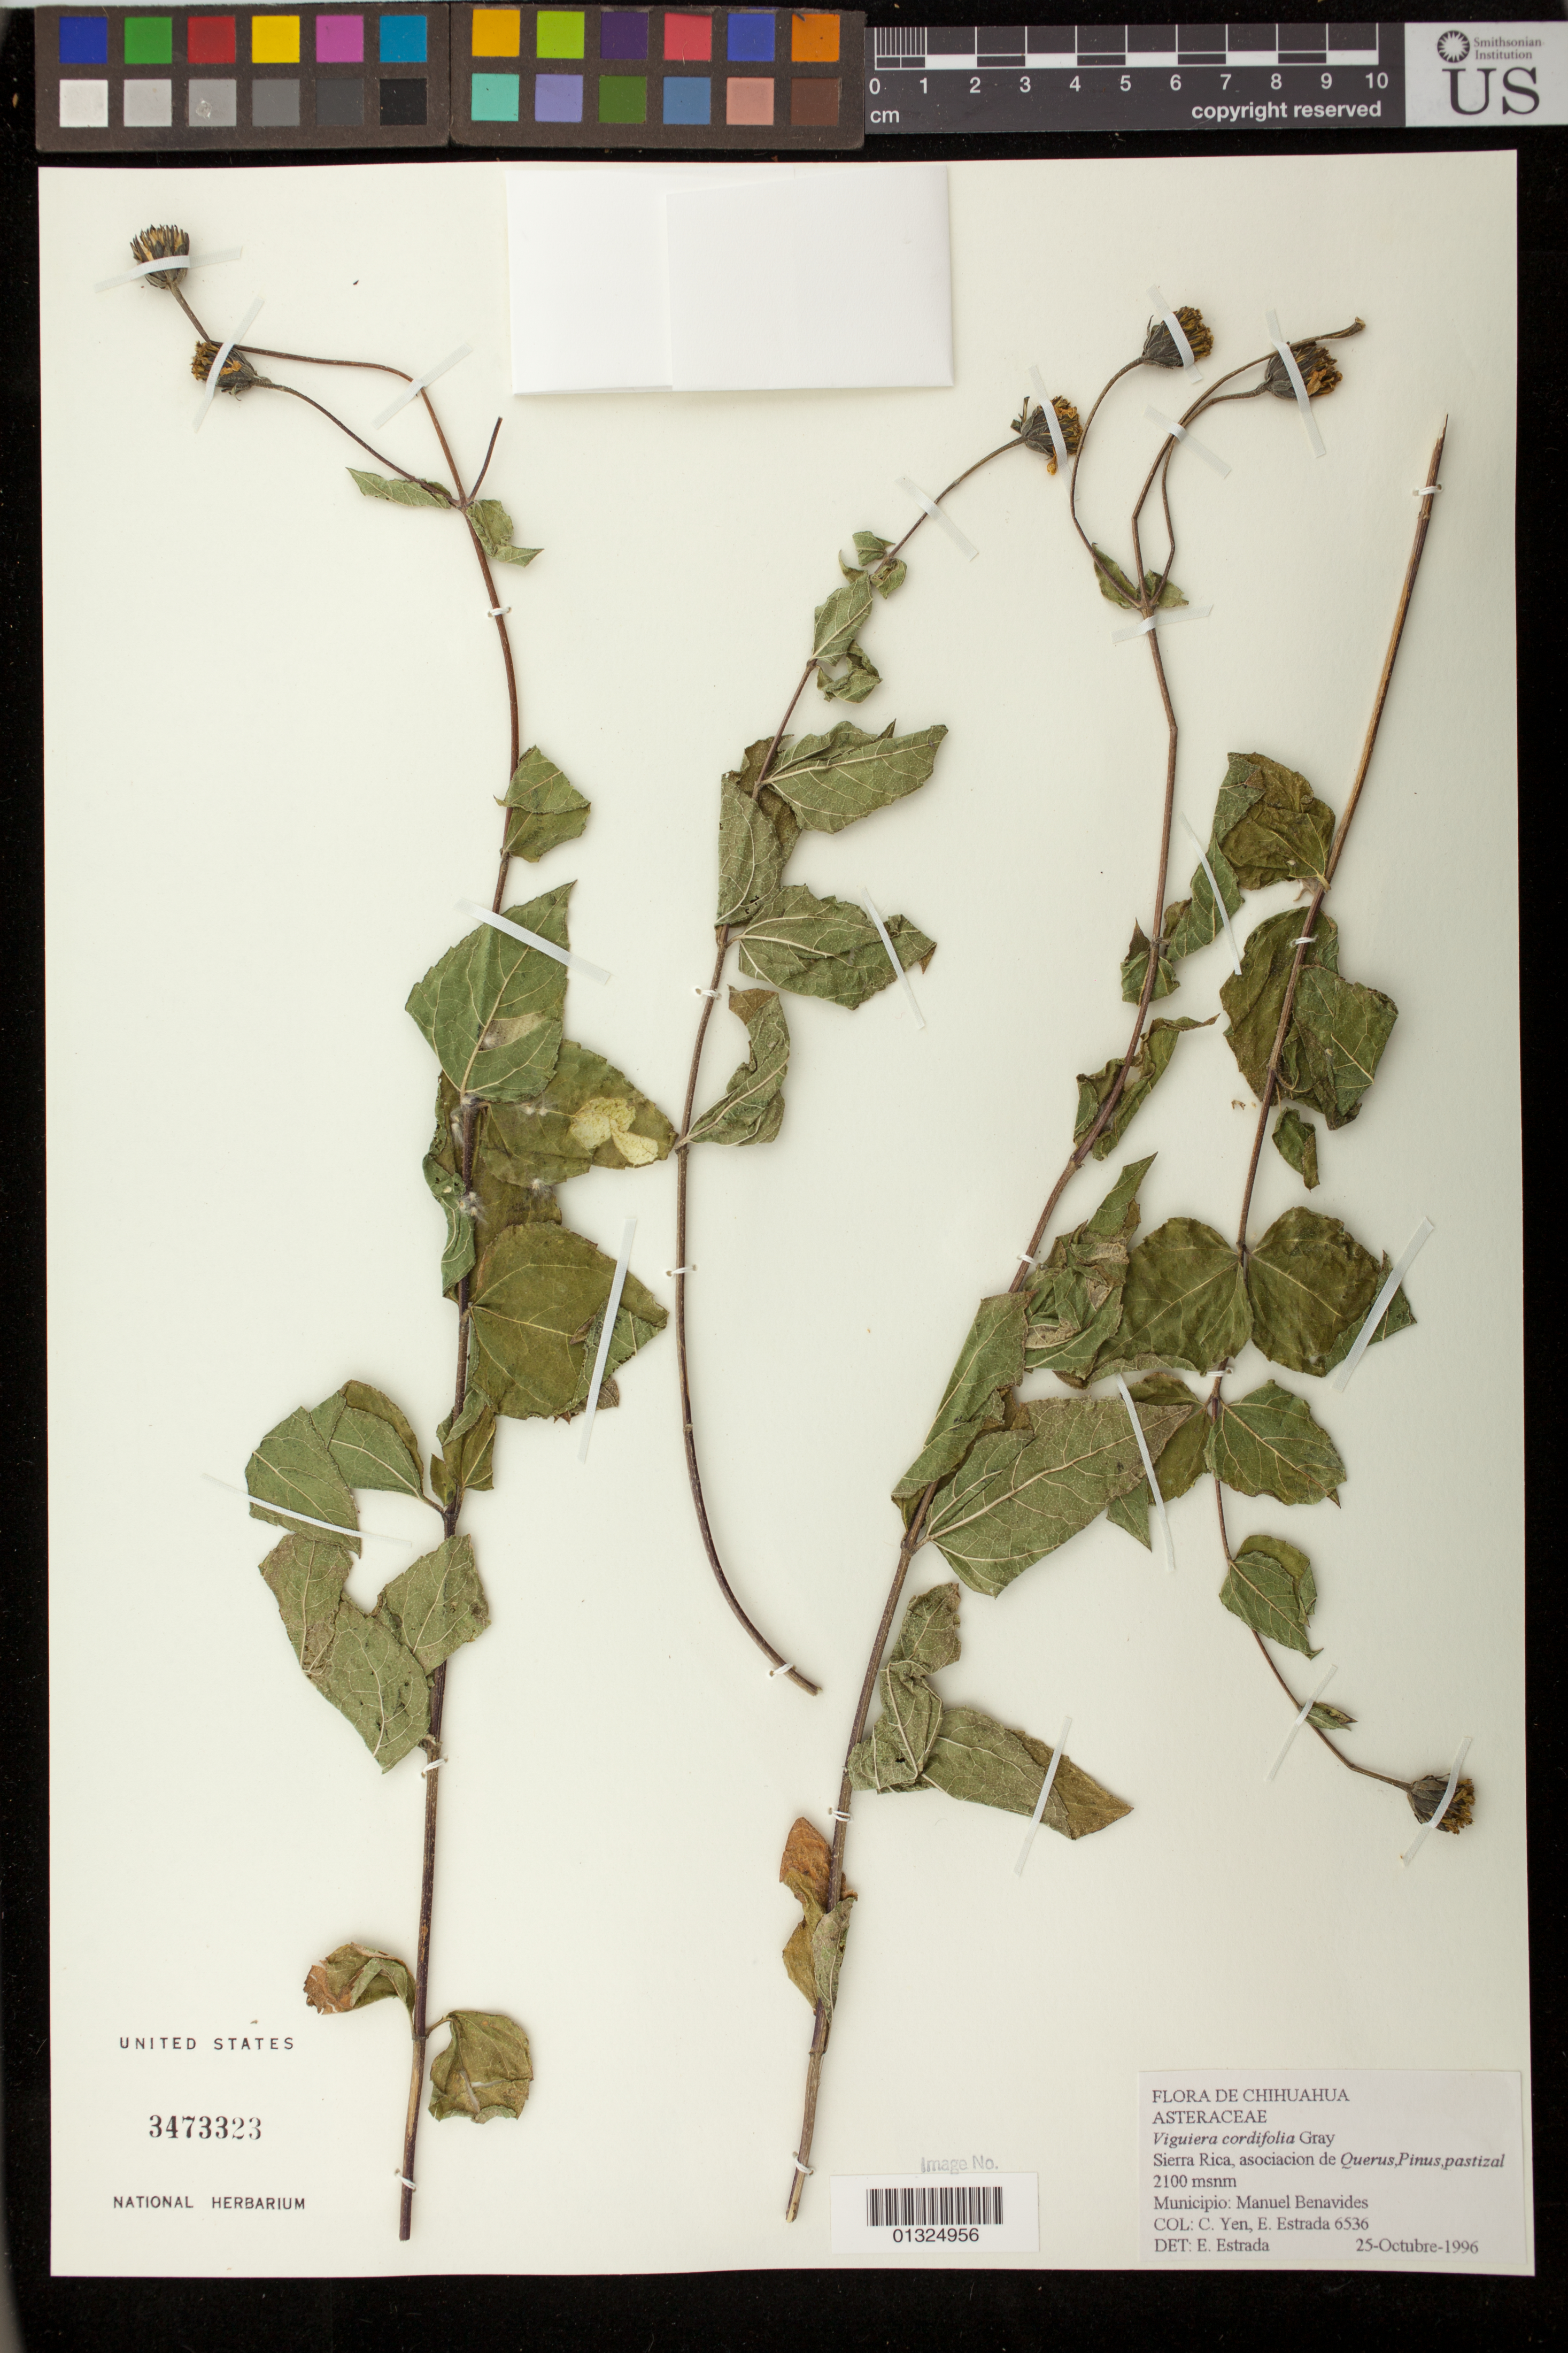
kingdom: Plantae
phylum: Tracheophyta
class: Magnoliopsida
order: Asterales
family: Asteraceae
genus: Aldama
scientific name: Aldama cordifolia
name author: (A. Gray) E.E. Schill. & Panero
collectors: Y. C. Yang & E. Estrada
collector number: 6536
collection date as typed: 25 Oct 1996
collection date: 1996-10-25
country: Mexico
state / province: Chihuahua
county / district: Manuel Benavides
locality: Sierra Rica, Chihuahua.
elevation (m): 2100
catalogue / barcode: US 3473323